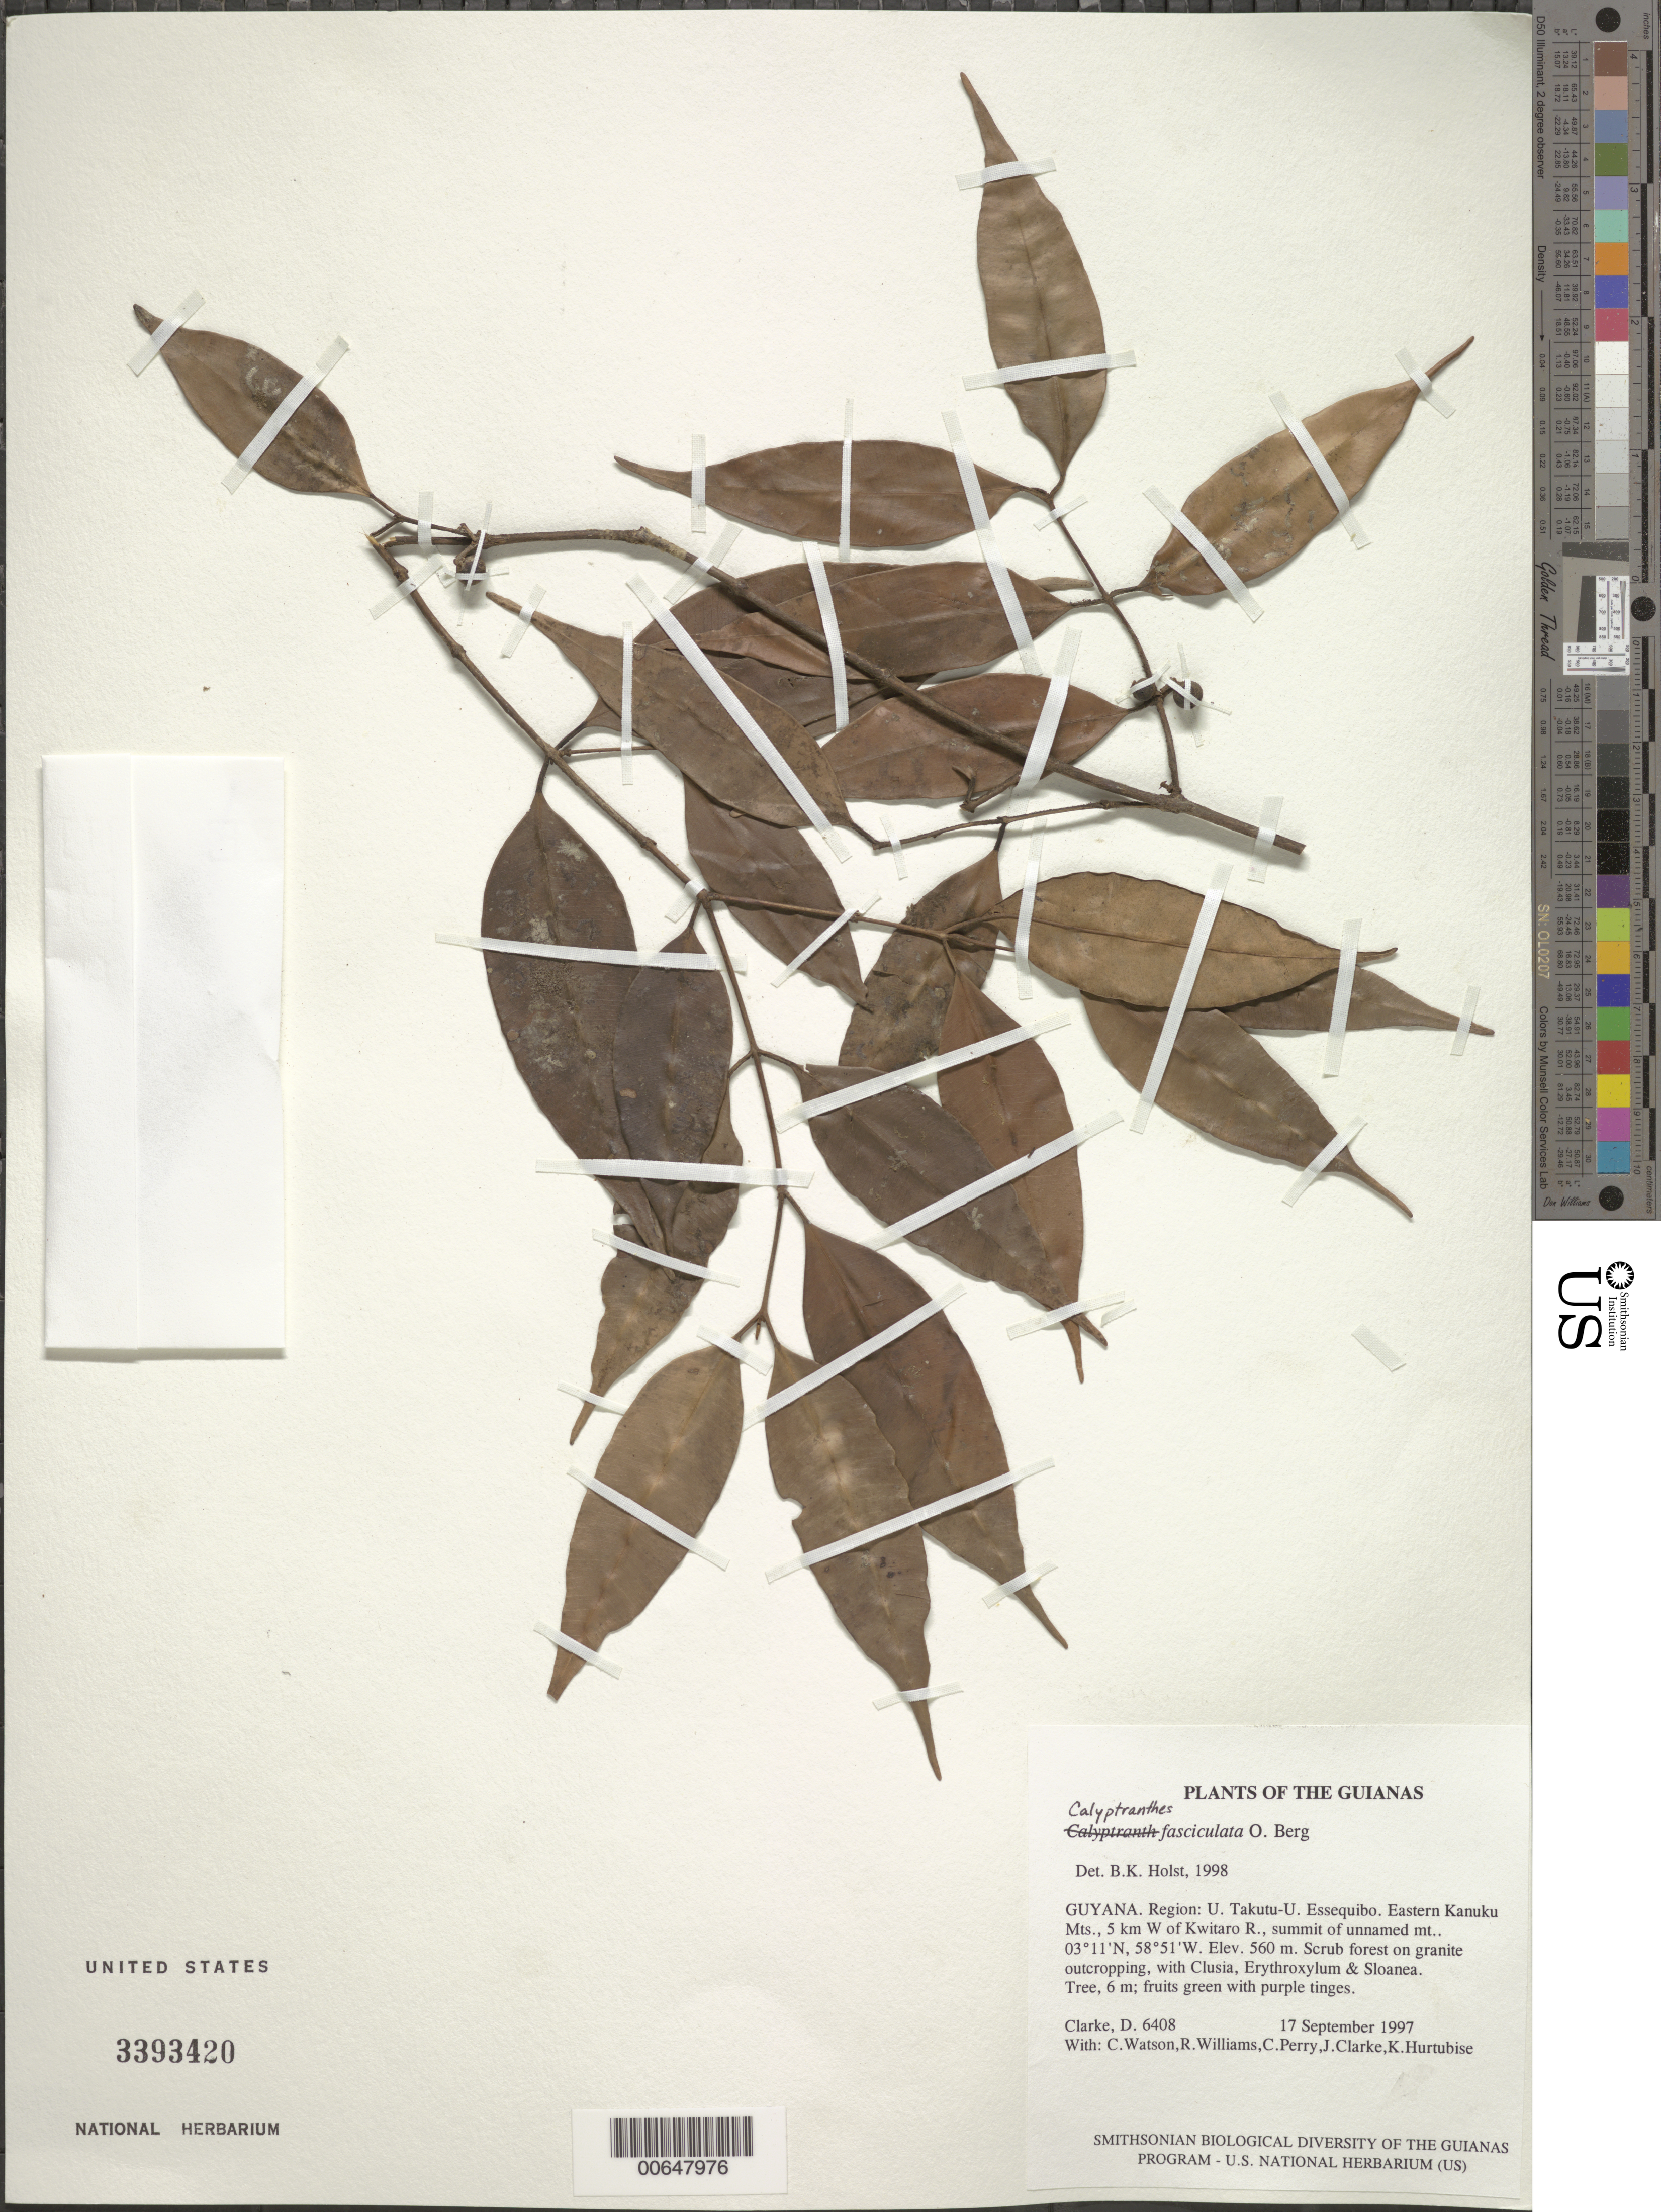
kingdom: Plantae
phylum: Tracheophyta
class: Magnoliopsida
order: Myrtales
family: Myrtaceae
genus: Myrcia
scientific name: Myrcia fasciculata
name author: (O. Berg) K. Campbell & K. Samra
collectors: H. D. Clarke, C. Watson, R. Williams, C. Perry, J. Clarke & K. Hurtubise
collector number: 6408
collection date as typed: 17 September 1997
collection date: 1997-09-17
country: Guyana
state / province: U. Takutu-U. Essequibo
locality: Eastern Kanuku Mts., 5 km W of Kwitaro R., summit of unnamed mt.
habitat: Scrub forest on granite outcropping, with Clusia, Erythroxylum & Sloanea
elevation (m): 560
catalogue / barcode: US 3393420